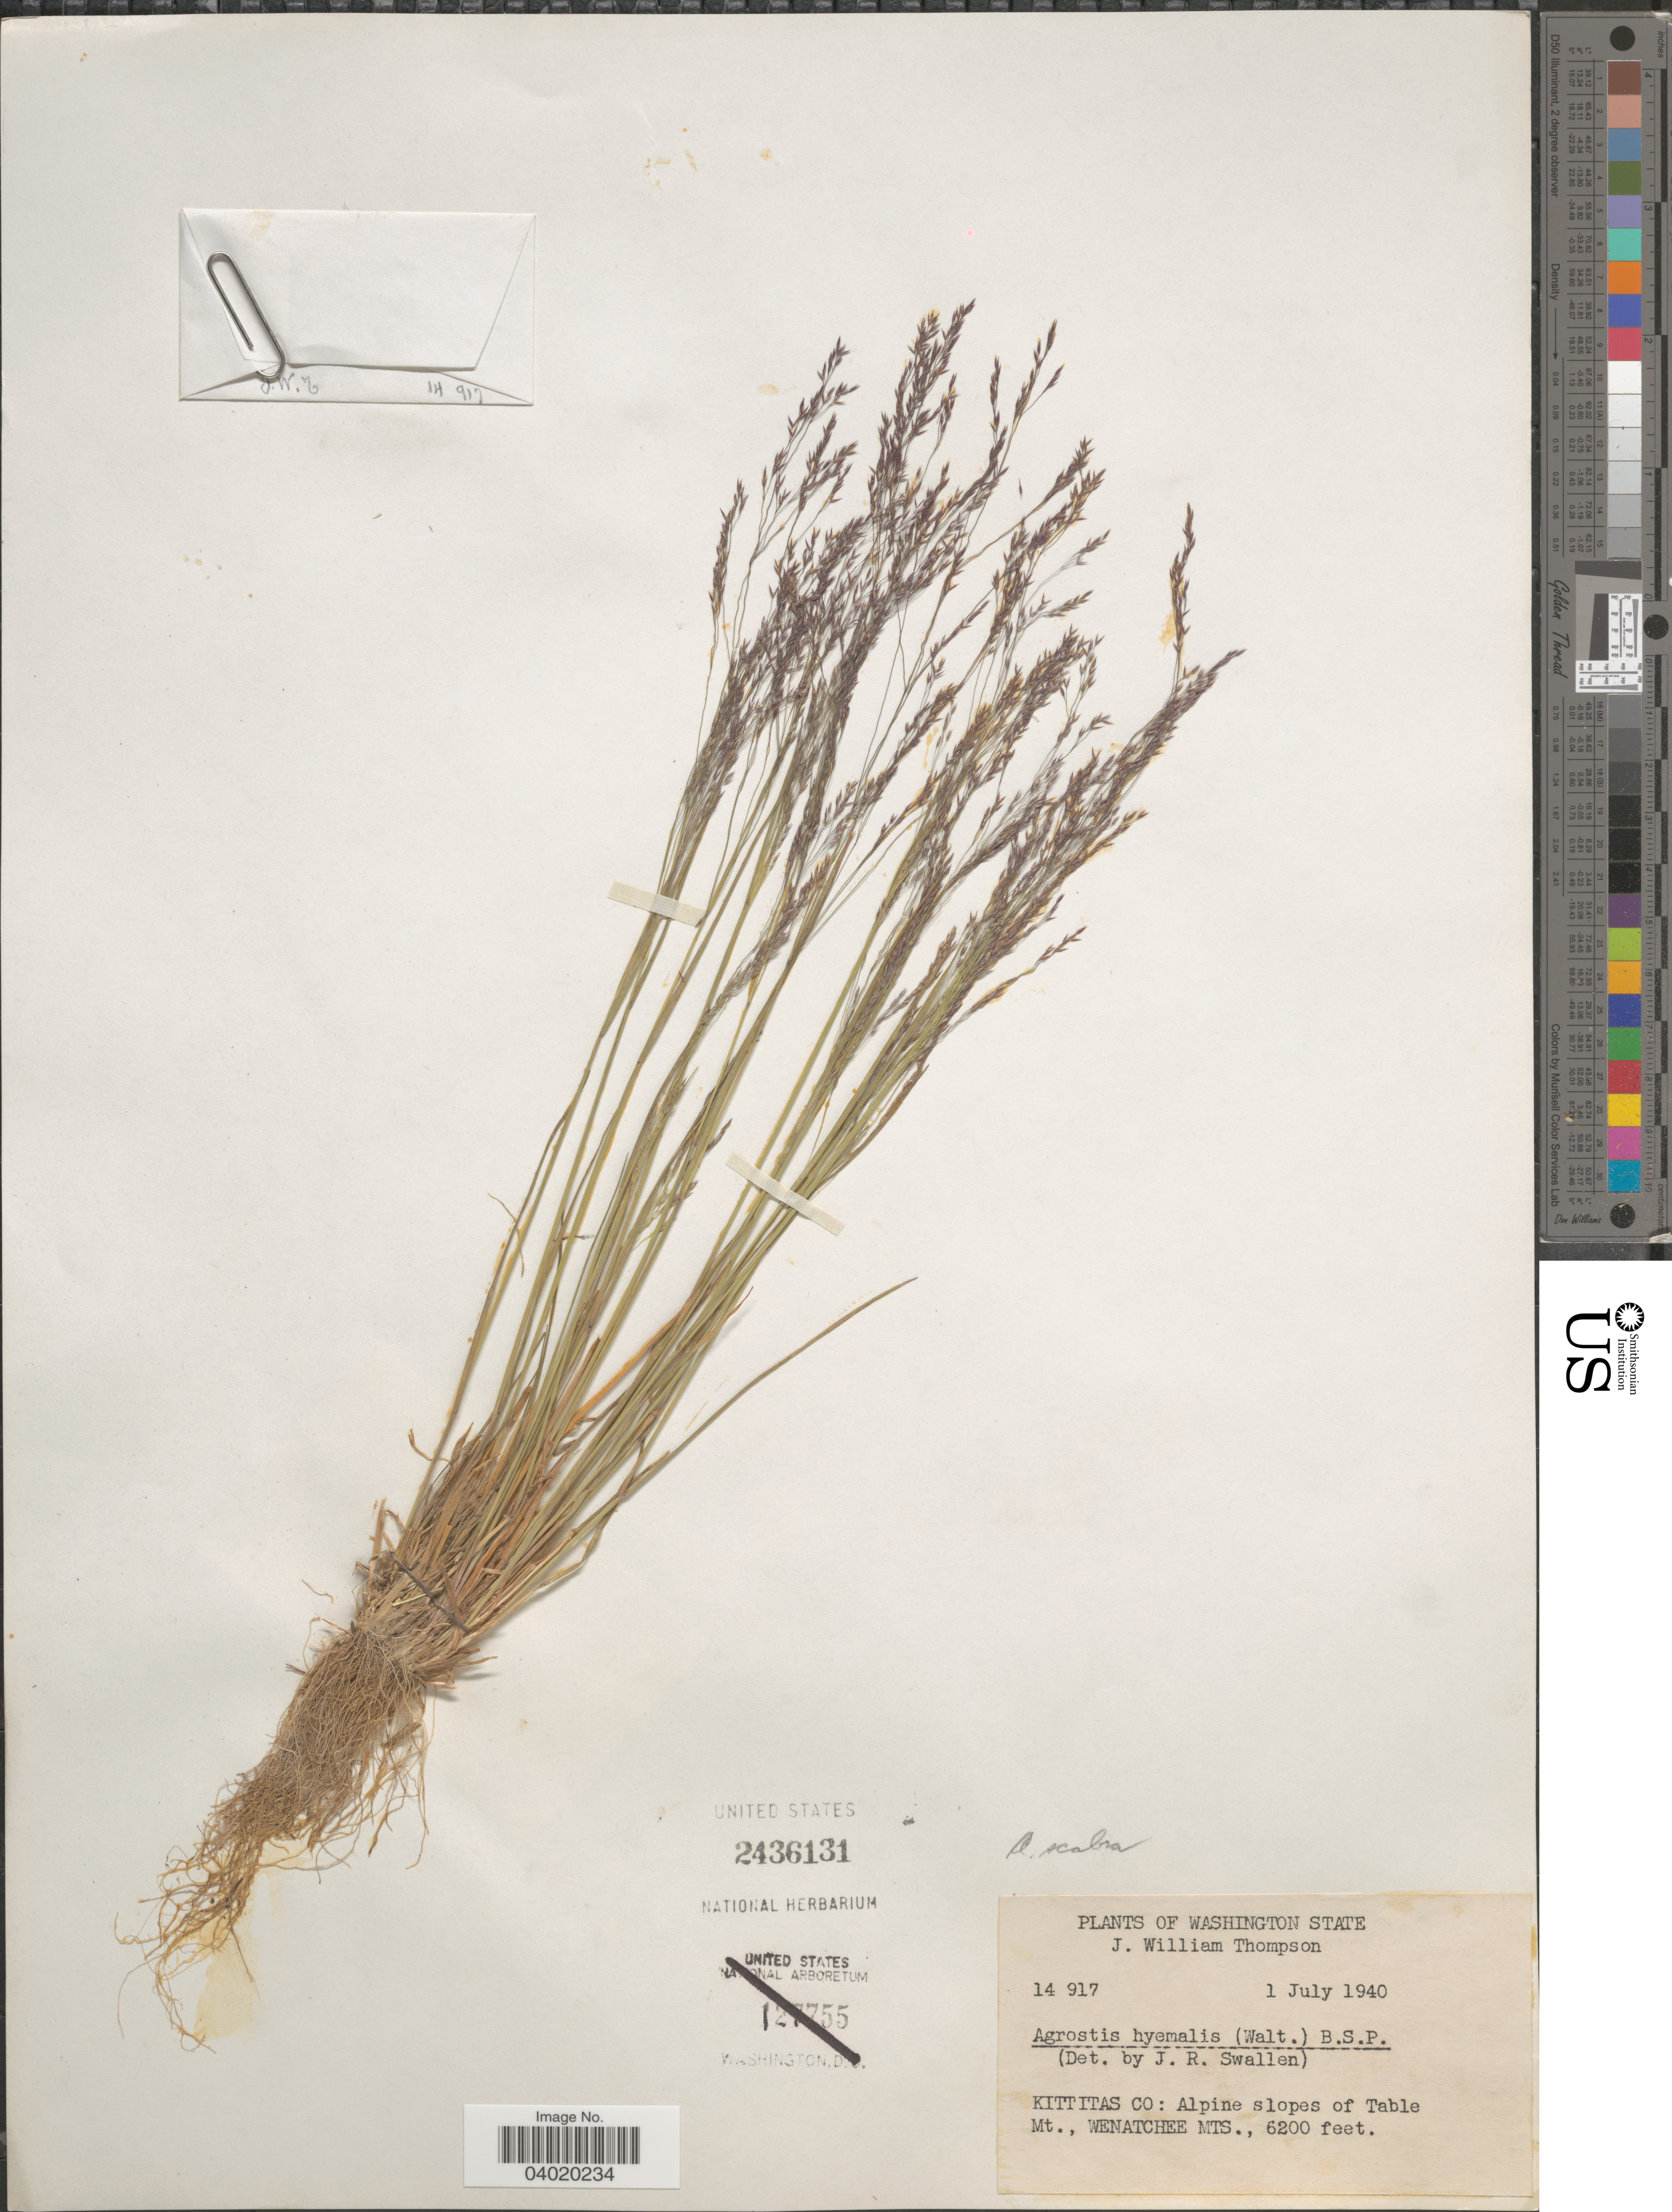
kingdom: Plantae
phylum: Tracheophyta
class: Liliopsida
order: Poales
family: Poaceae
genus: Agrostis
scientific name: Agrostis hyemalis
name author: (Walter) Britton et al.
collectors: J. W. Thompson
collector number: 14917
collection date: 1940-07-01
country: United States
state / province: Washington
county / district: Kittitas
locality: Kittitas Co: Alpine slopes of Table Mt., Wenatchee Mts.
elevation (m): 1890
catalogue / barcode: US 2436131